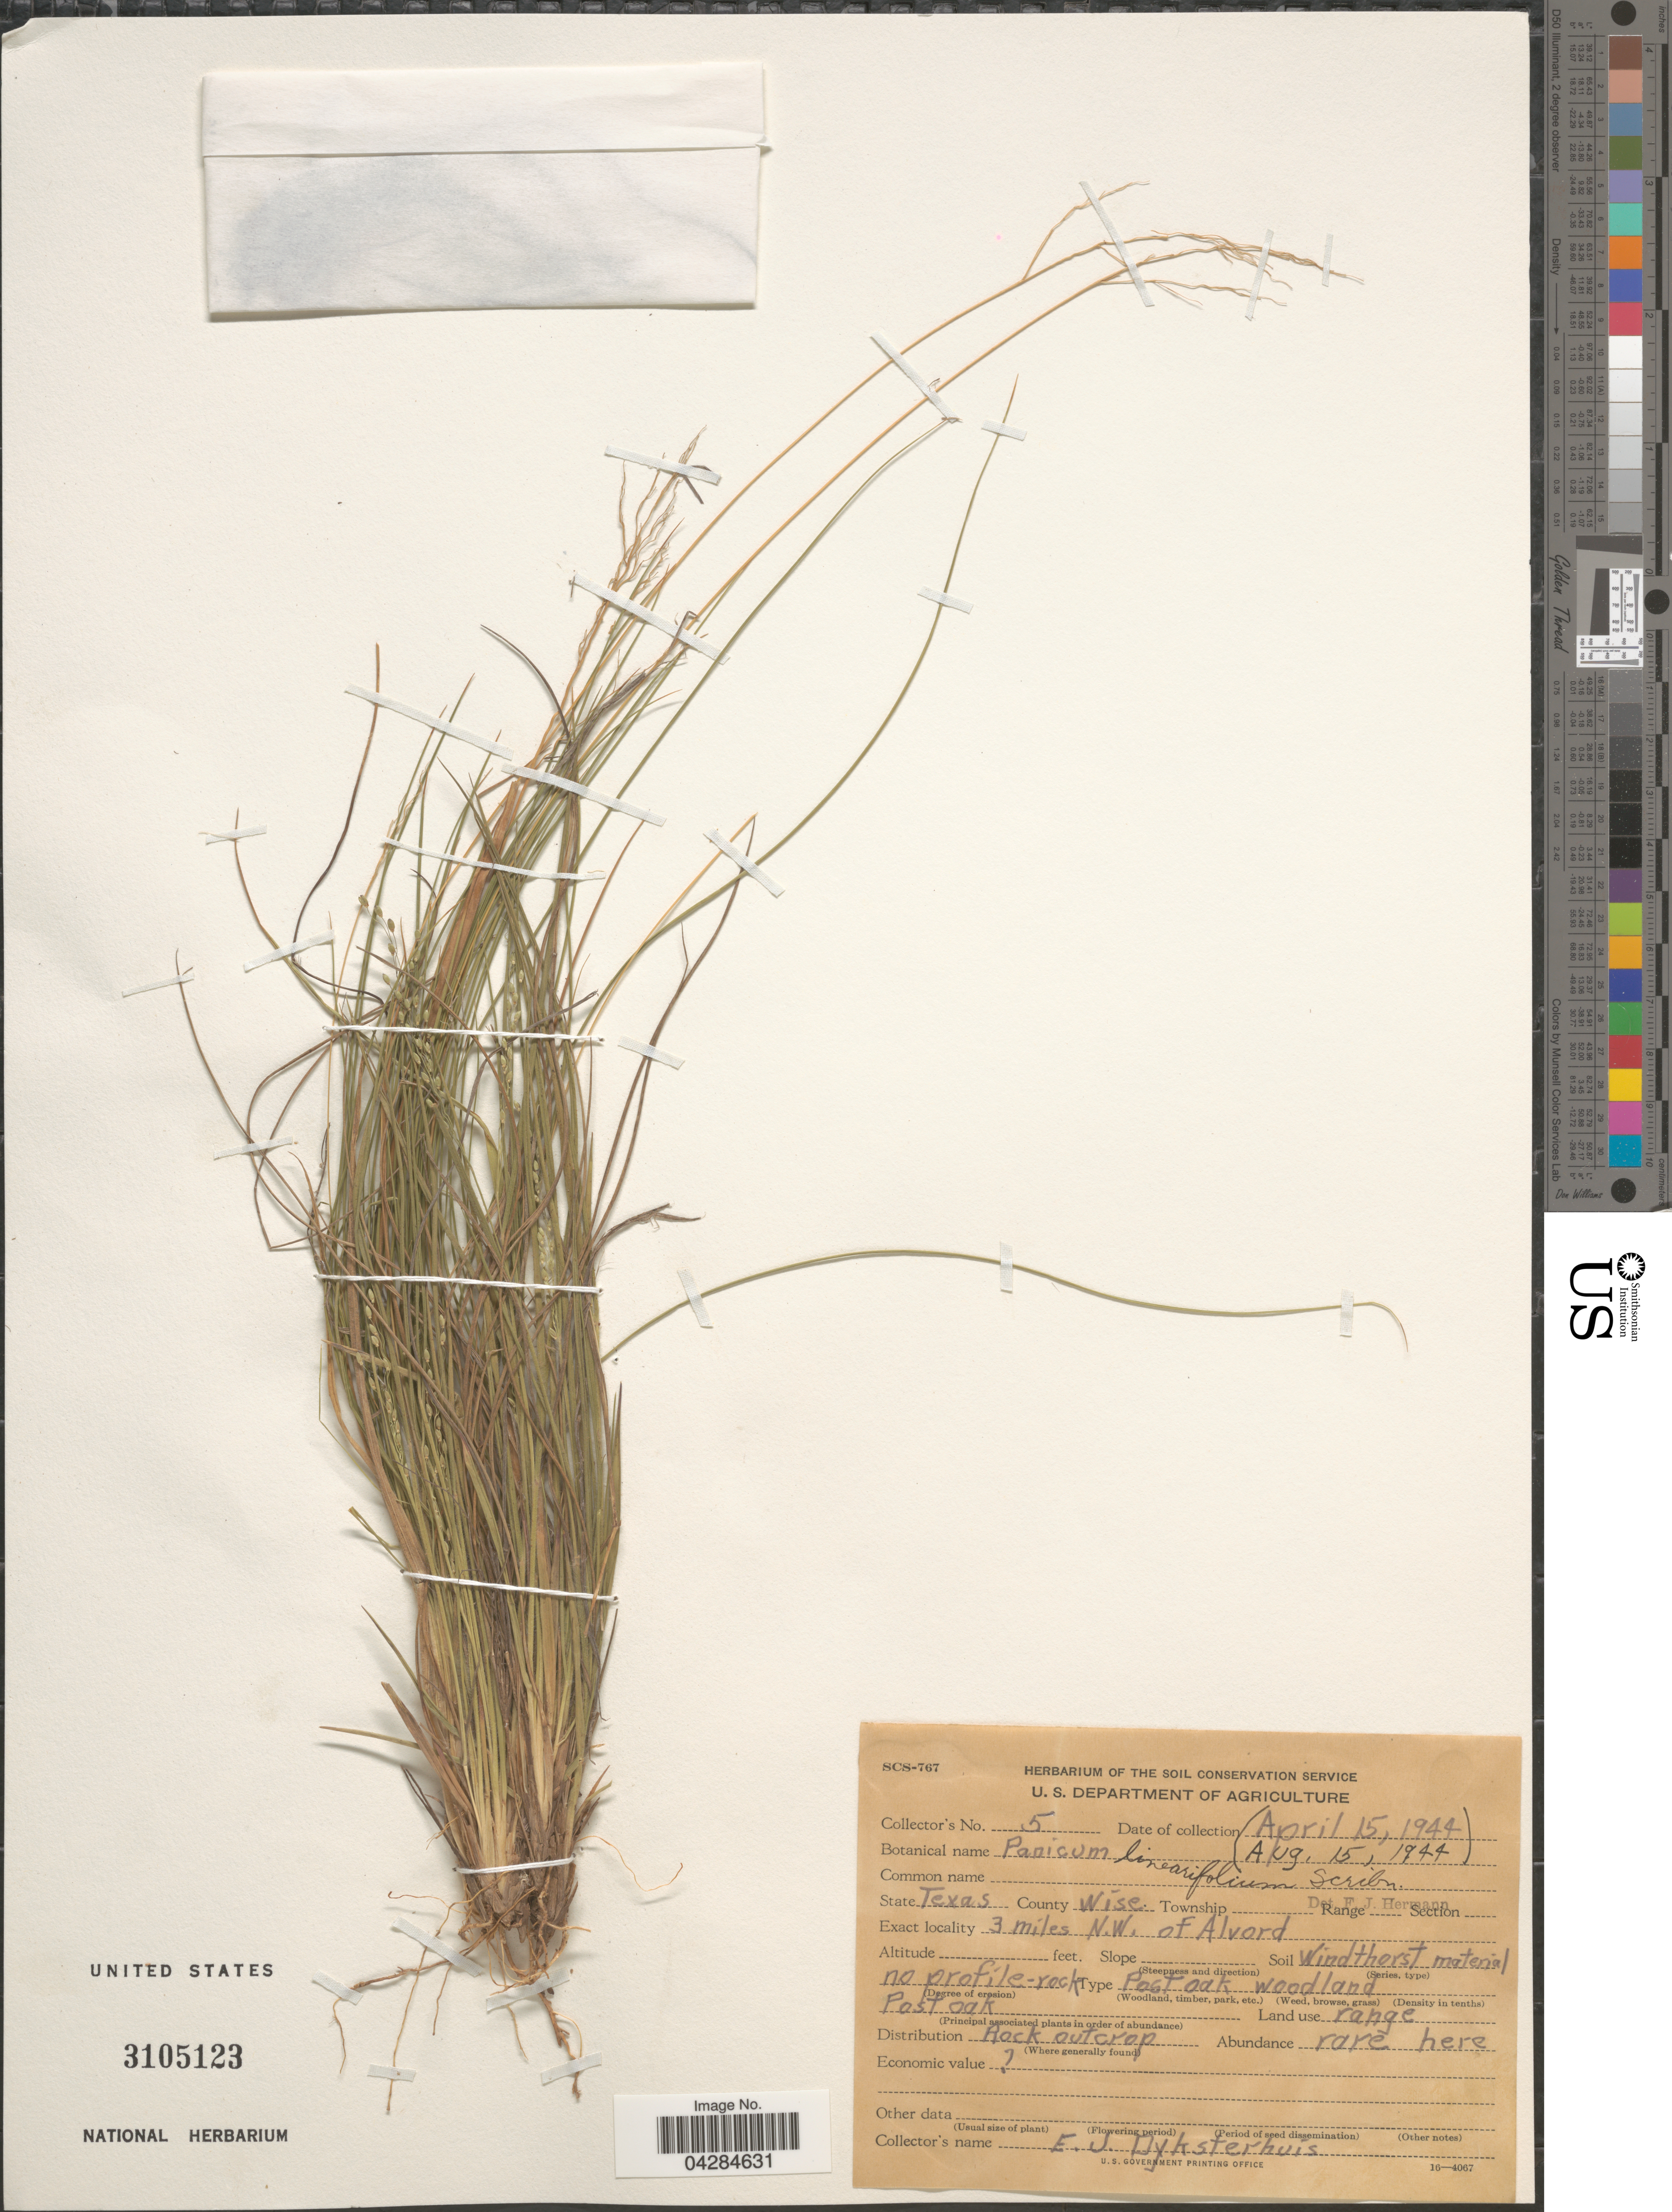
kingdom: Plantae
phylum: Tracheophyta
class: Liliopsida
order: Poales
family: Poaceae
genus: Dichanthelium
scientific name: Dichanthelium perlongum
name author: (Nash) Freckmann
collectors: E. Dyksterhuis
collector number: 5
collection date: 1944-04-15/1944-08-15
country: United States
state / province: Texas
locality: County Wise. 3 miles N.W. of Alvord.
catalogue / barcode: US 3105123